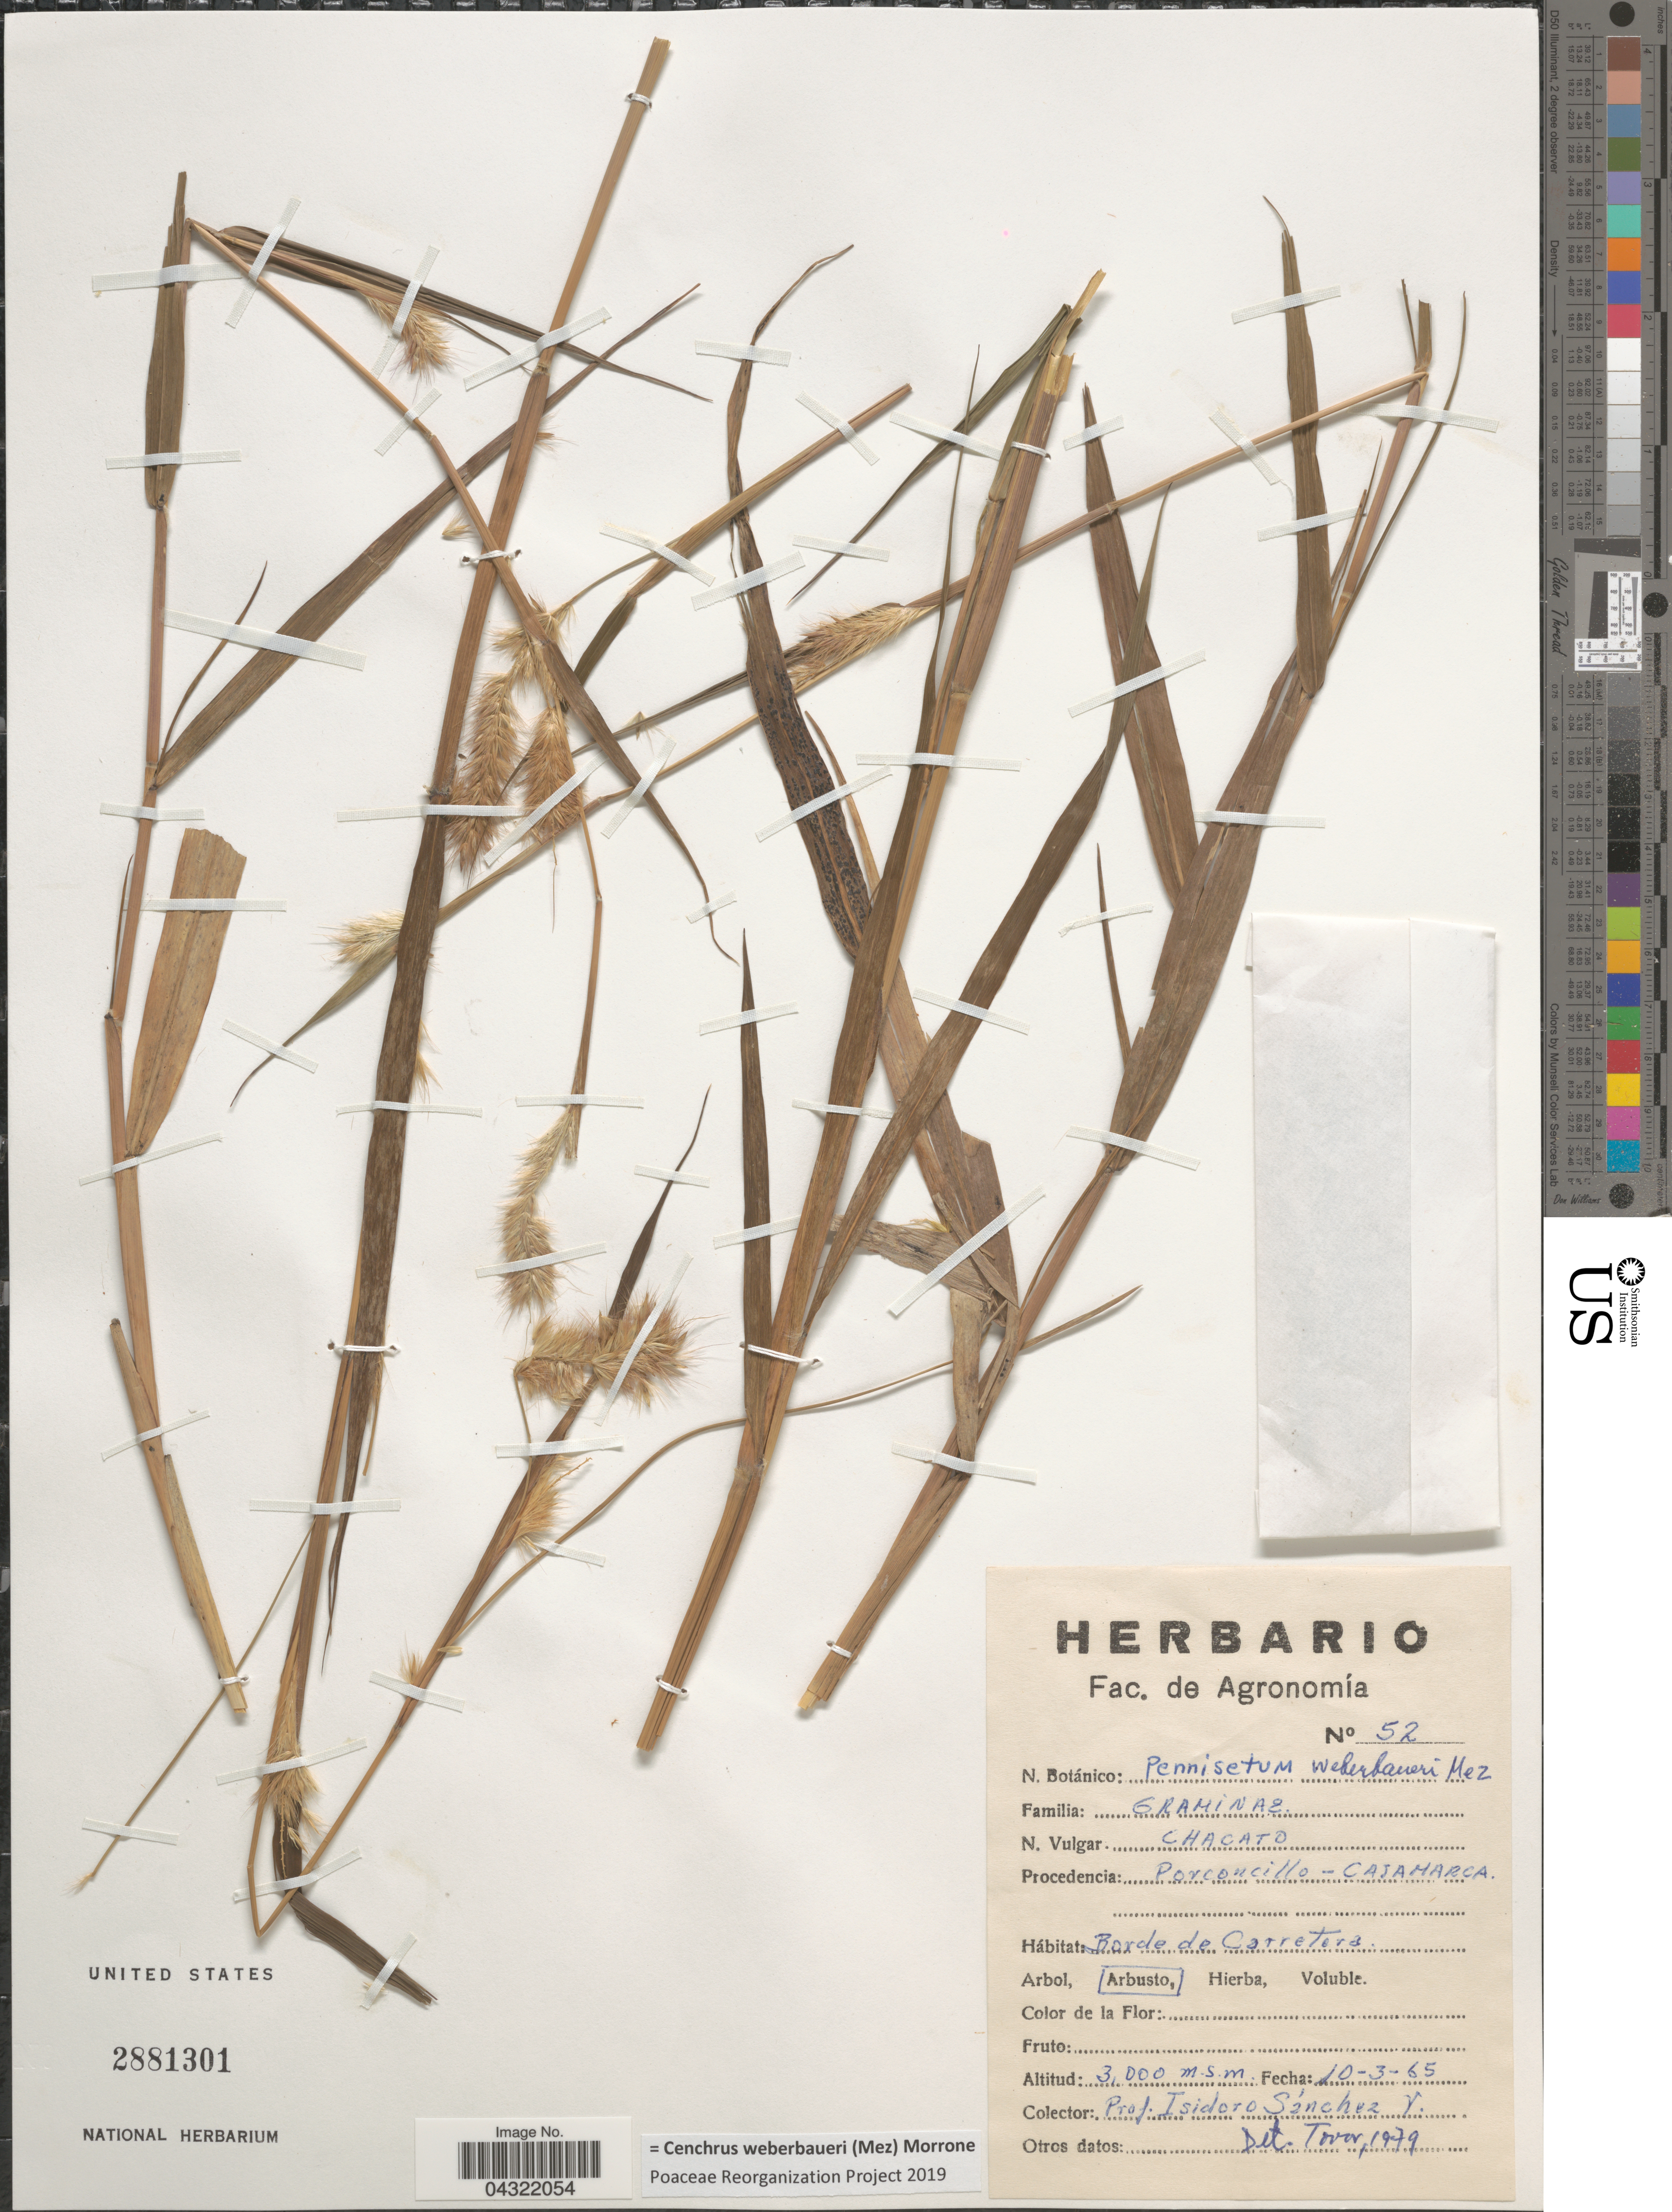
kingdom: Plantae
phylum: Tracheophyta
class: Liliopsida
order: Poales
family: Poaceae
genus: Cenchrus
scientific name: Cenchrus weberbaueri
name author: (Mez) Morrone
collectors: I. Sánchez Vega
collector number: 52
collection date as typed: Transcribed d/m/y: 10/3/65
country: Argentina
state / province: Catamarca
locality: Porconcillo. Borde de Carretera.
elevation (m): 3000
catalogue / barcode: US 2881301